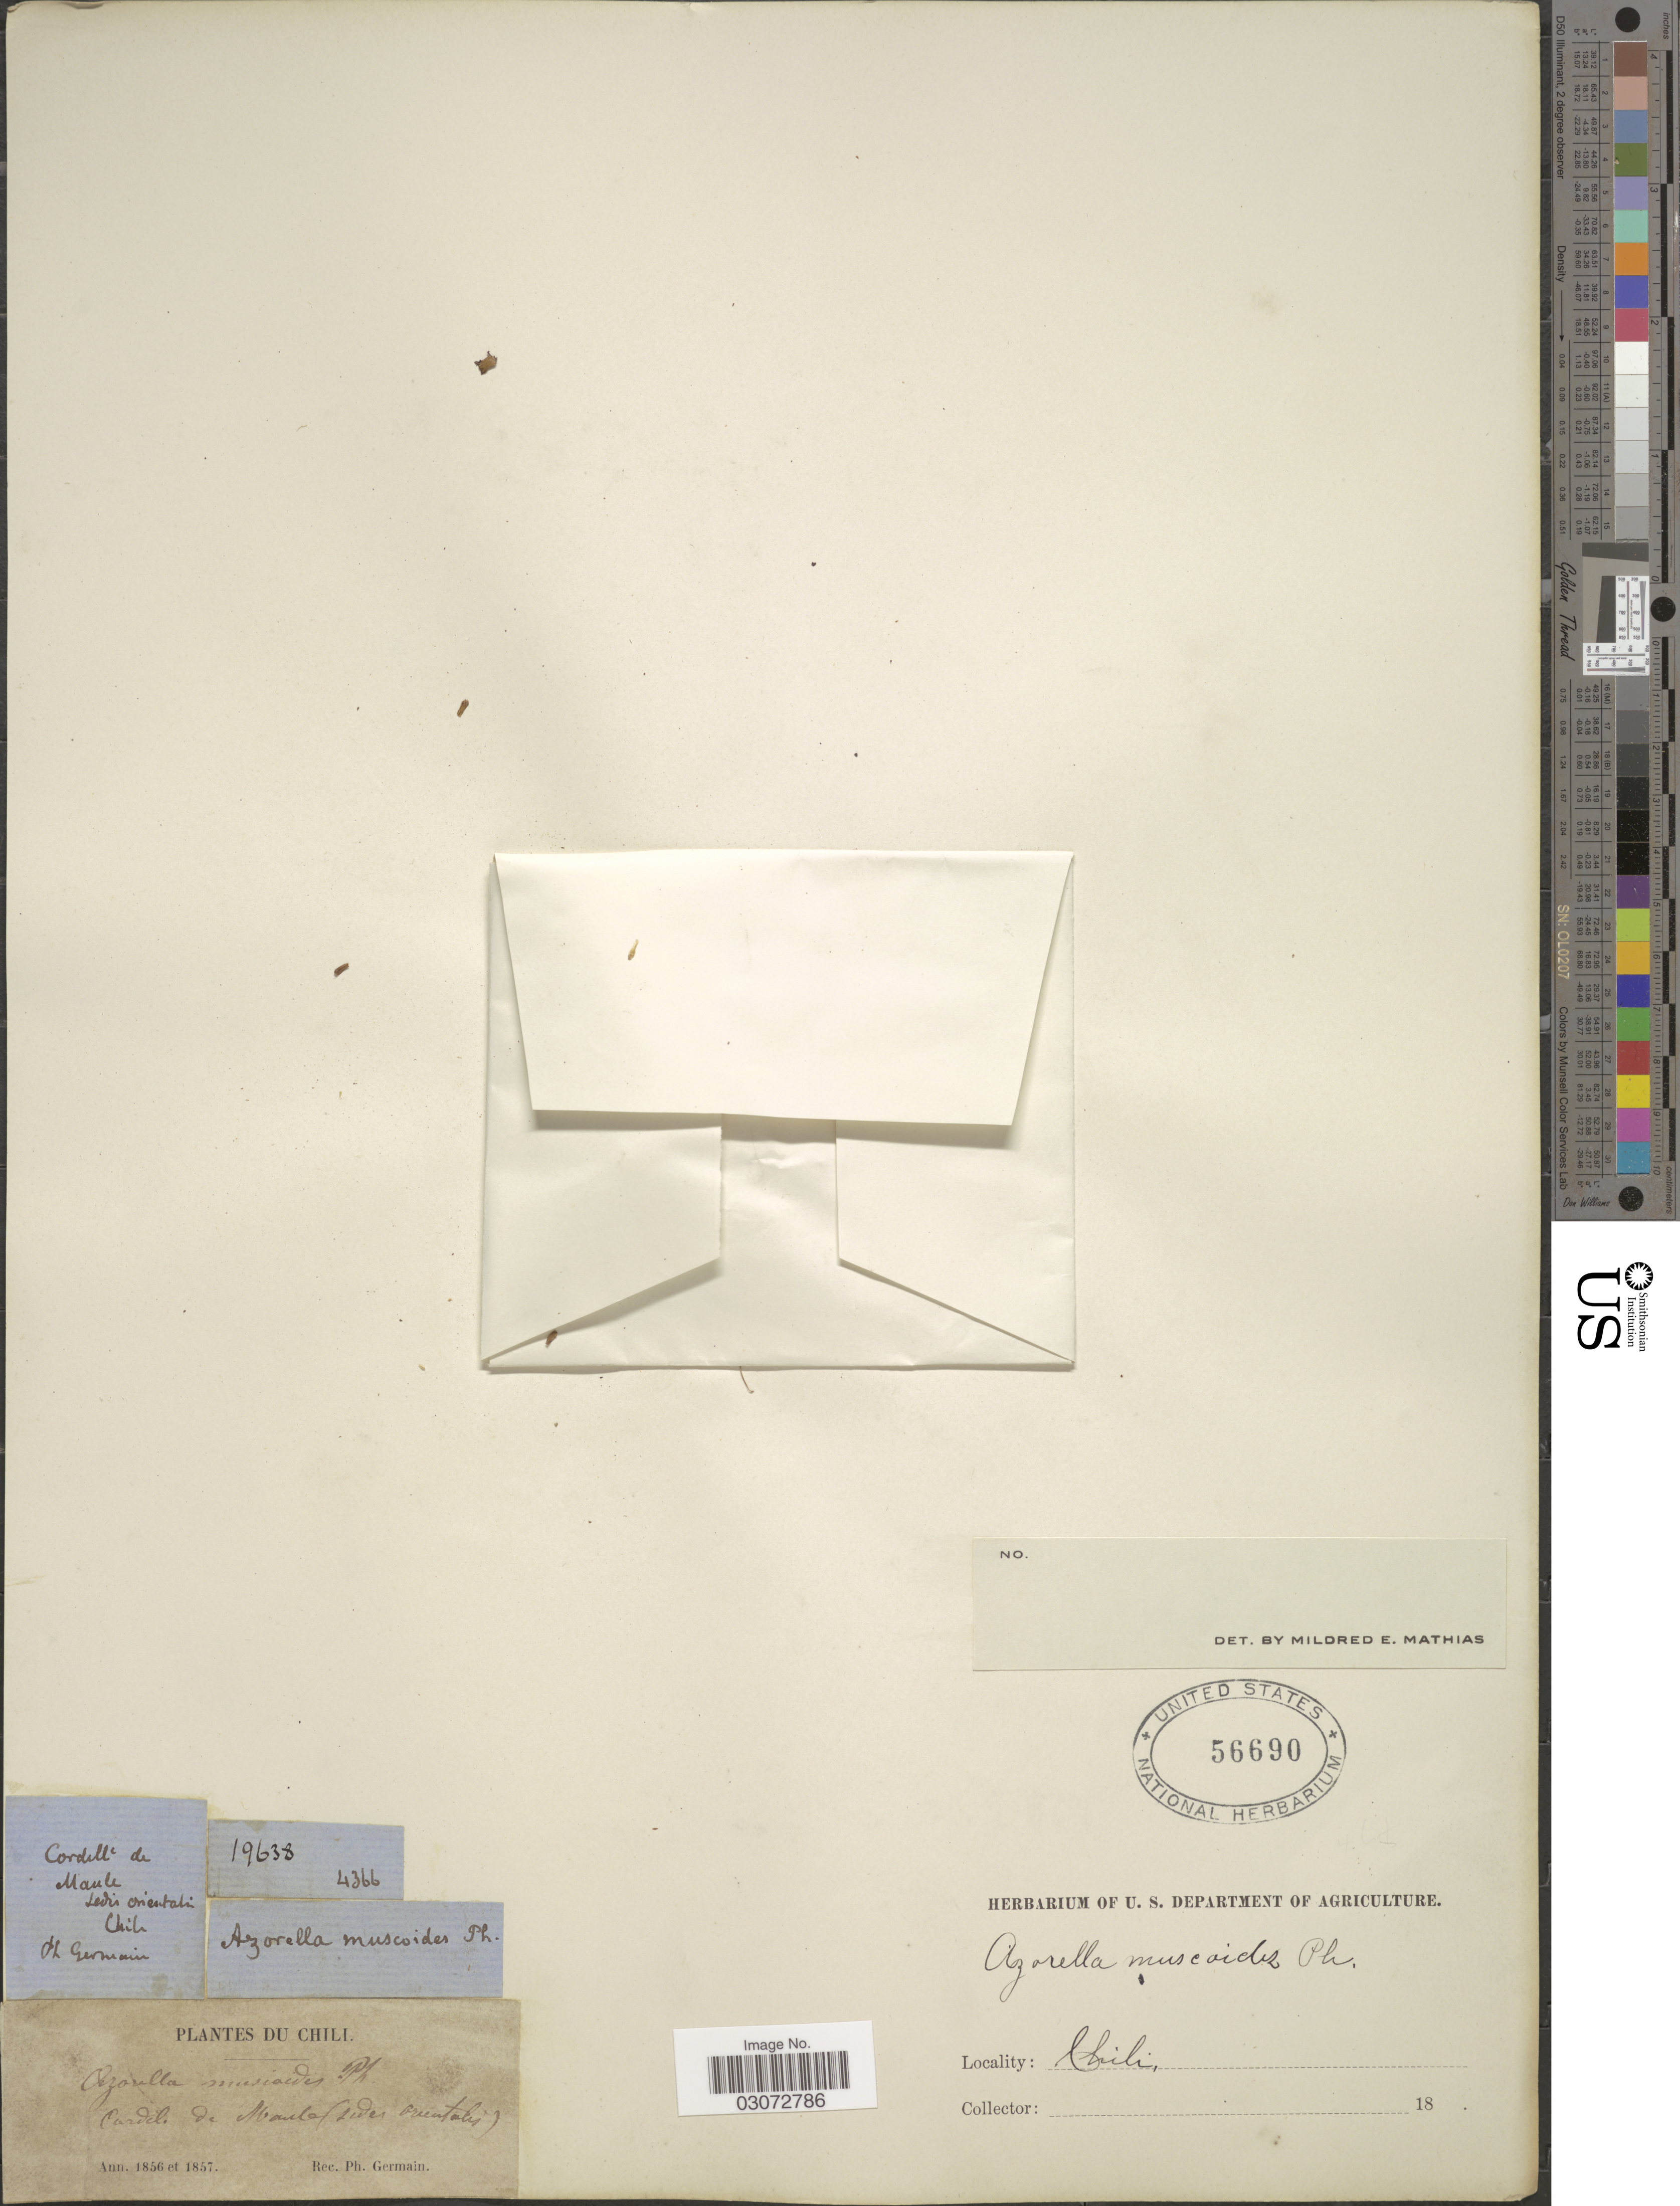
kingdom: Plantae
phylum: Tracheophyta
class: Magnoliopsida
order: Apiales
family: Apiaceae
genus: Azorella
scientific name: Azorella madreporica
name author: Clos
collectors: P. Germain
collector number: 19638/4366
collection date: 1856/1857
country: Chile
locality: Cordille de Maule Sedes Orientali.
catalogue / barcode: US 56690